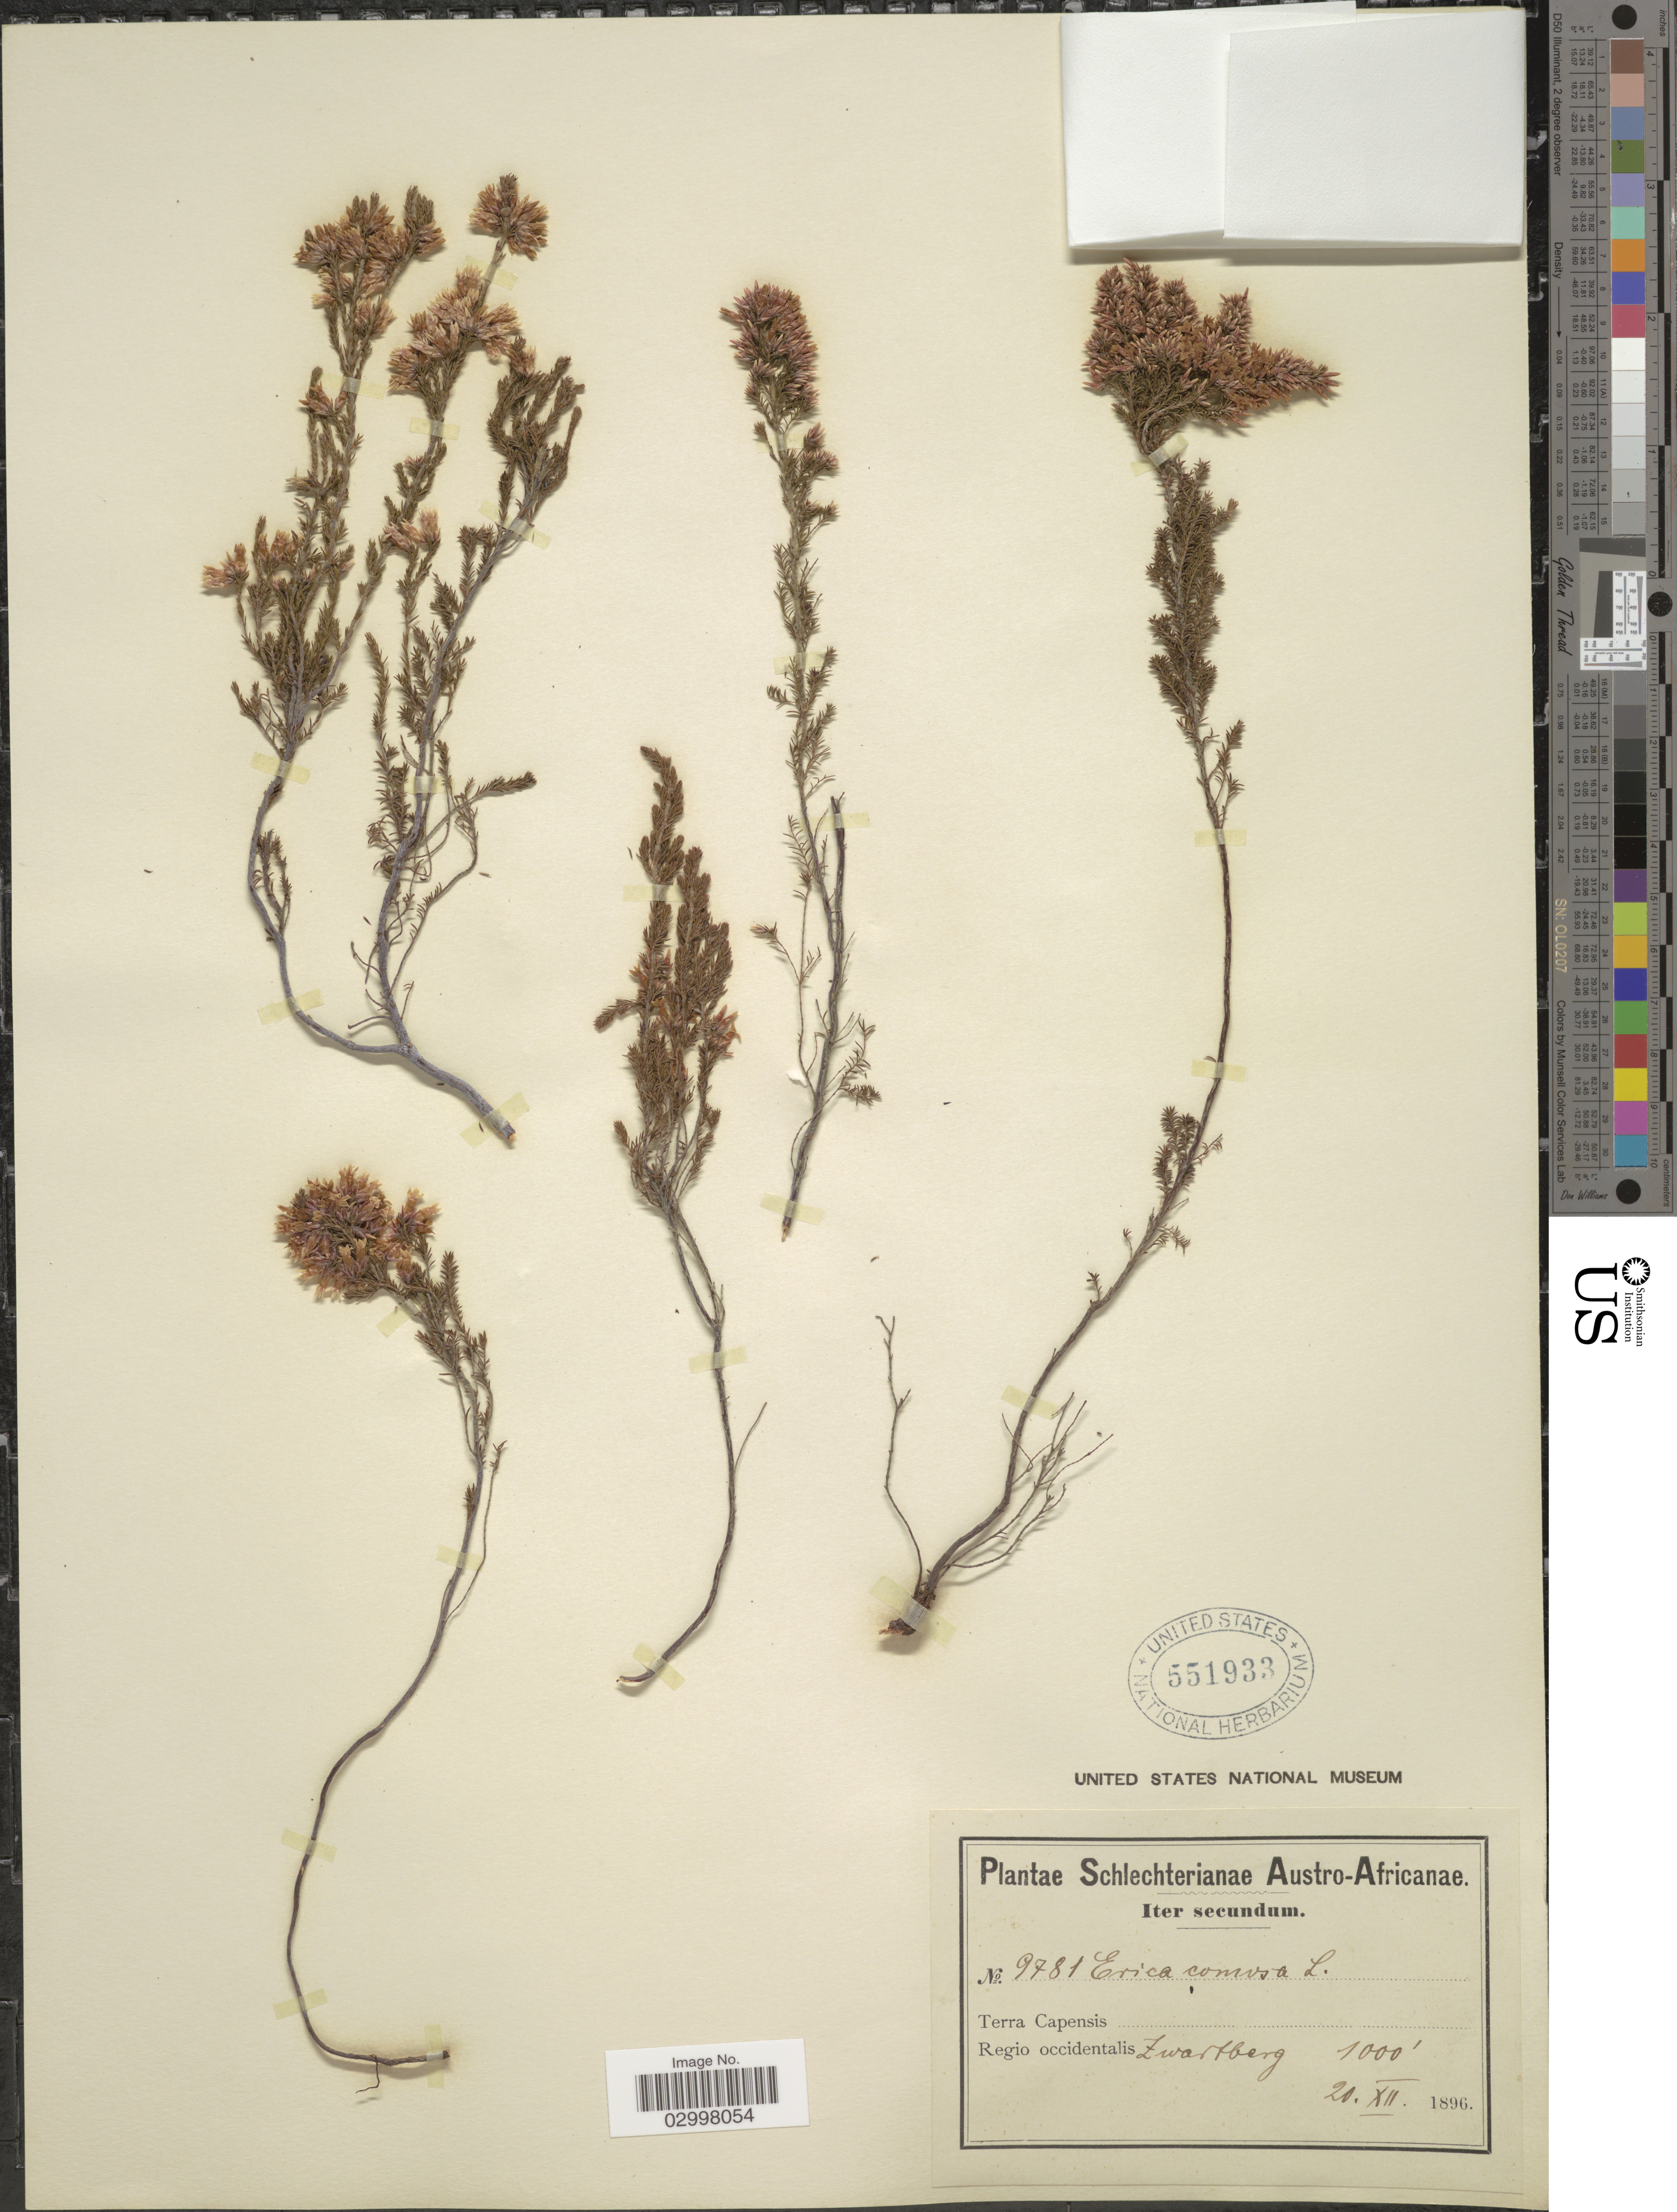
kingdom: Plantae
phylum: Tracheophyta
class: Magnoliopsida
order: Ericales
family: Ericaceae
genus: Erica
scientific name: Erica comosa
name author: L.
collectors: Schlechter, --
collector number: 9781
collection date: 1896-12-20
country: South Africa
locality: Austro-Africanae. Terra Capensis. Regio occidentalis. Zwartberg.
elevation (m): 305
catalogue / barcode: US 551933